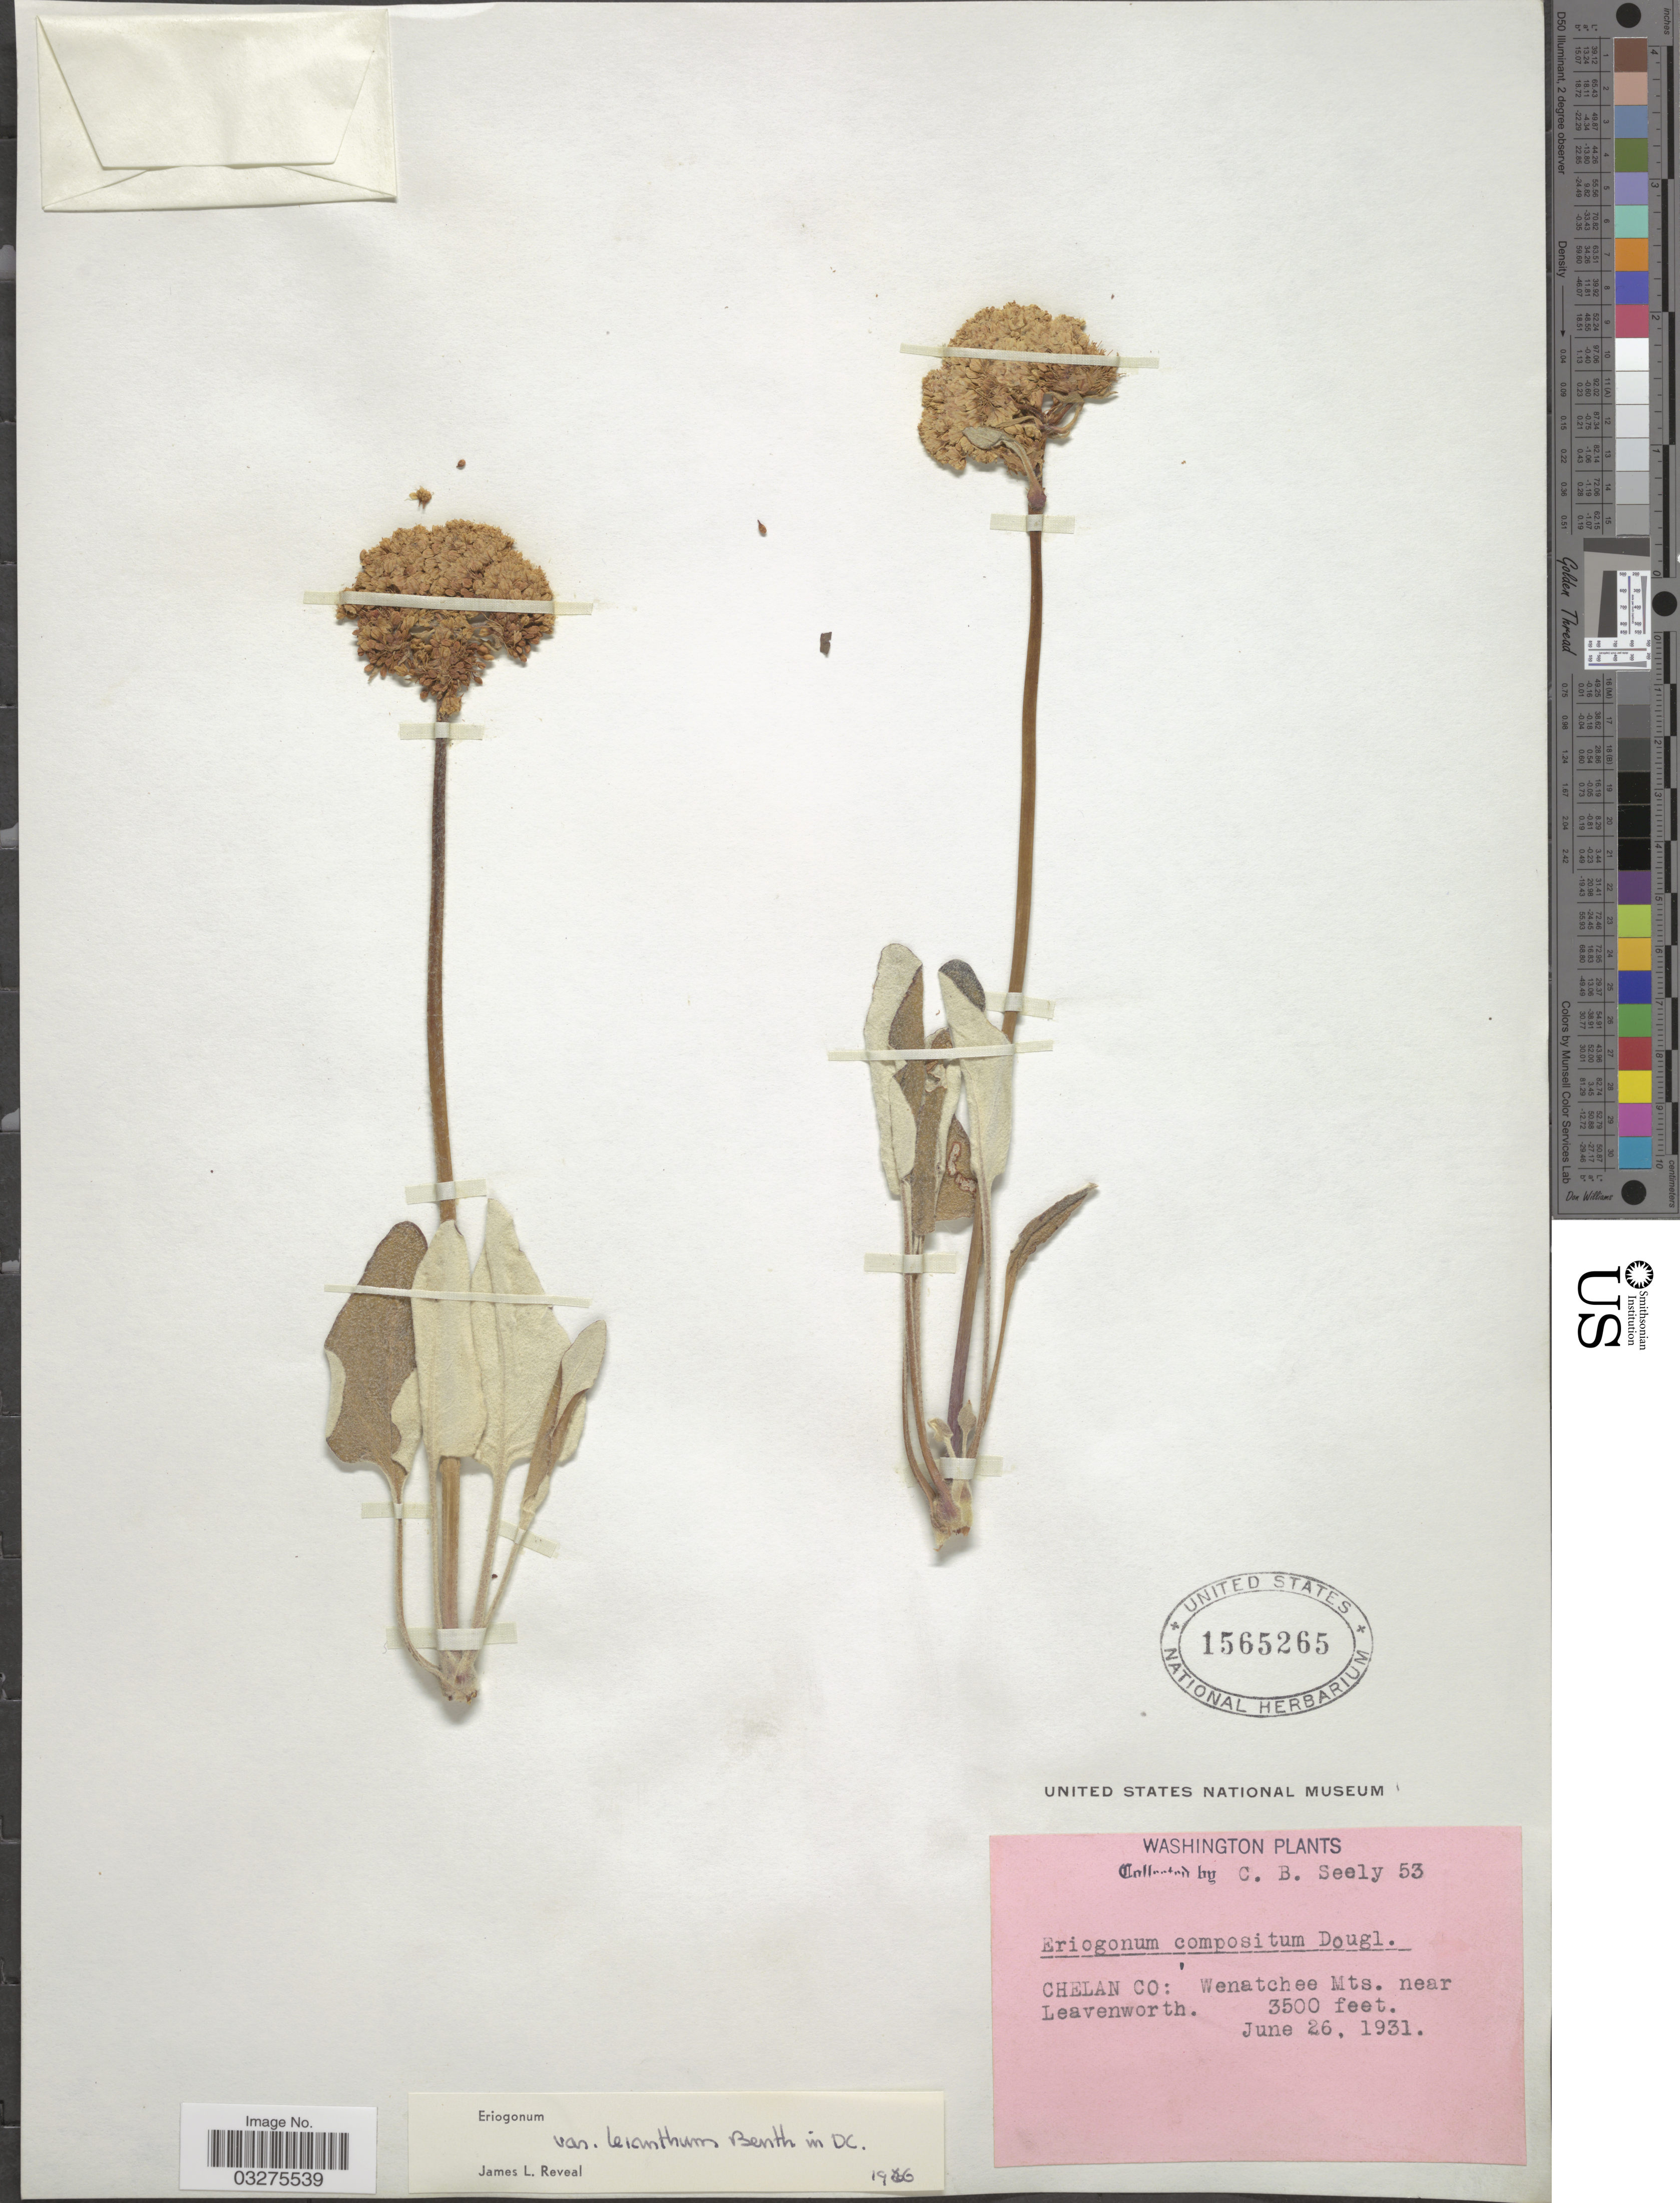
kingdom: Plantae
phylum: Tracheophyta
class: Magnoliopsida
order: Caryophyllales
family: Polygonaceae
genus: Eriogonum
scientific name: Eriogonum compositum var. leianthum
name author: Hook.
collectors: C. Seely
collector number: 53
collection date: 1931-06-26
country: United States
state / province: Washington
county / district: Chelan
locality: Chelan Co.: Wenatchee Mts. near Leavenworth.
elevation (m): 1067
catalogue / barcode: US 1565265